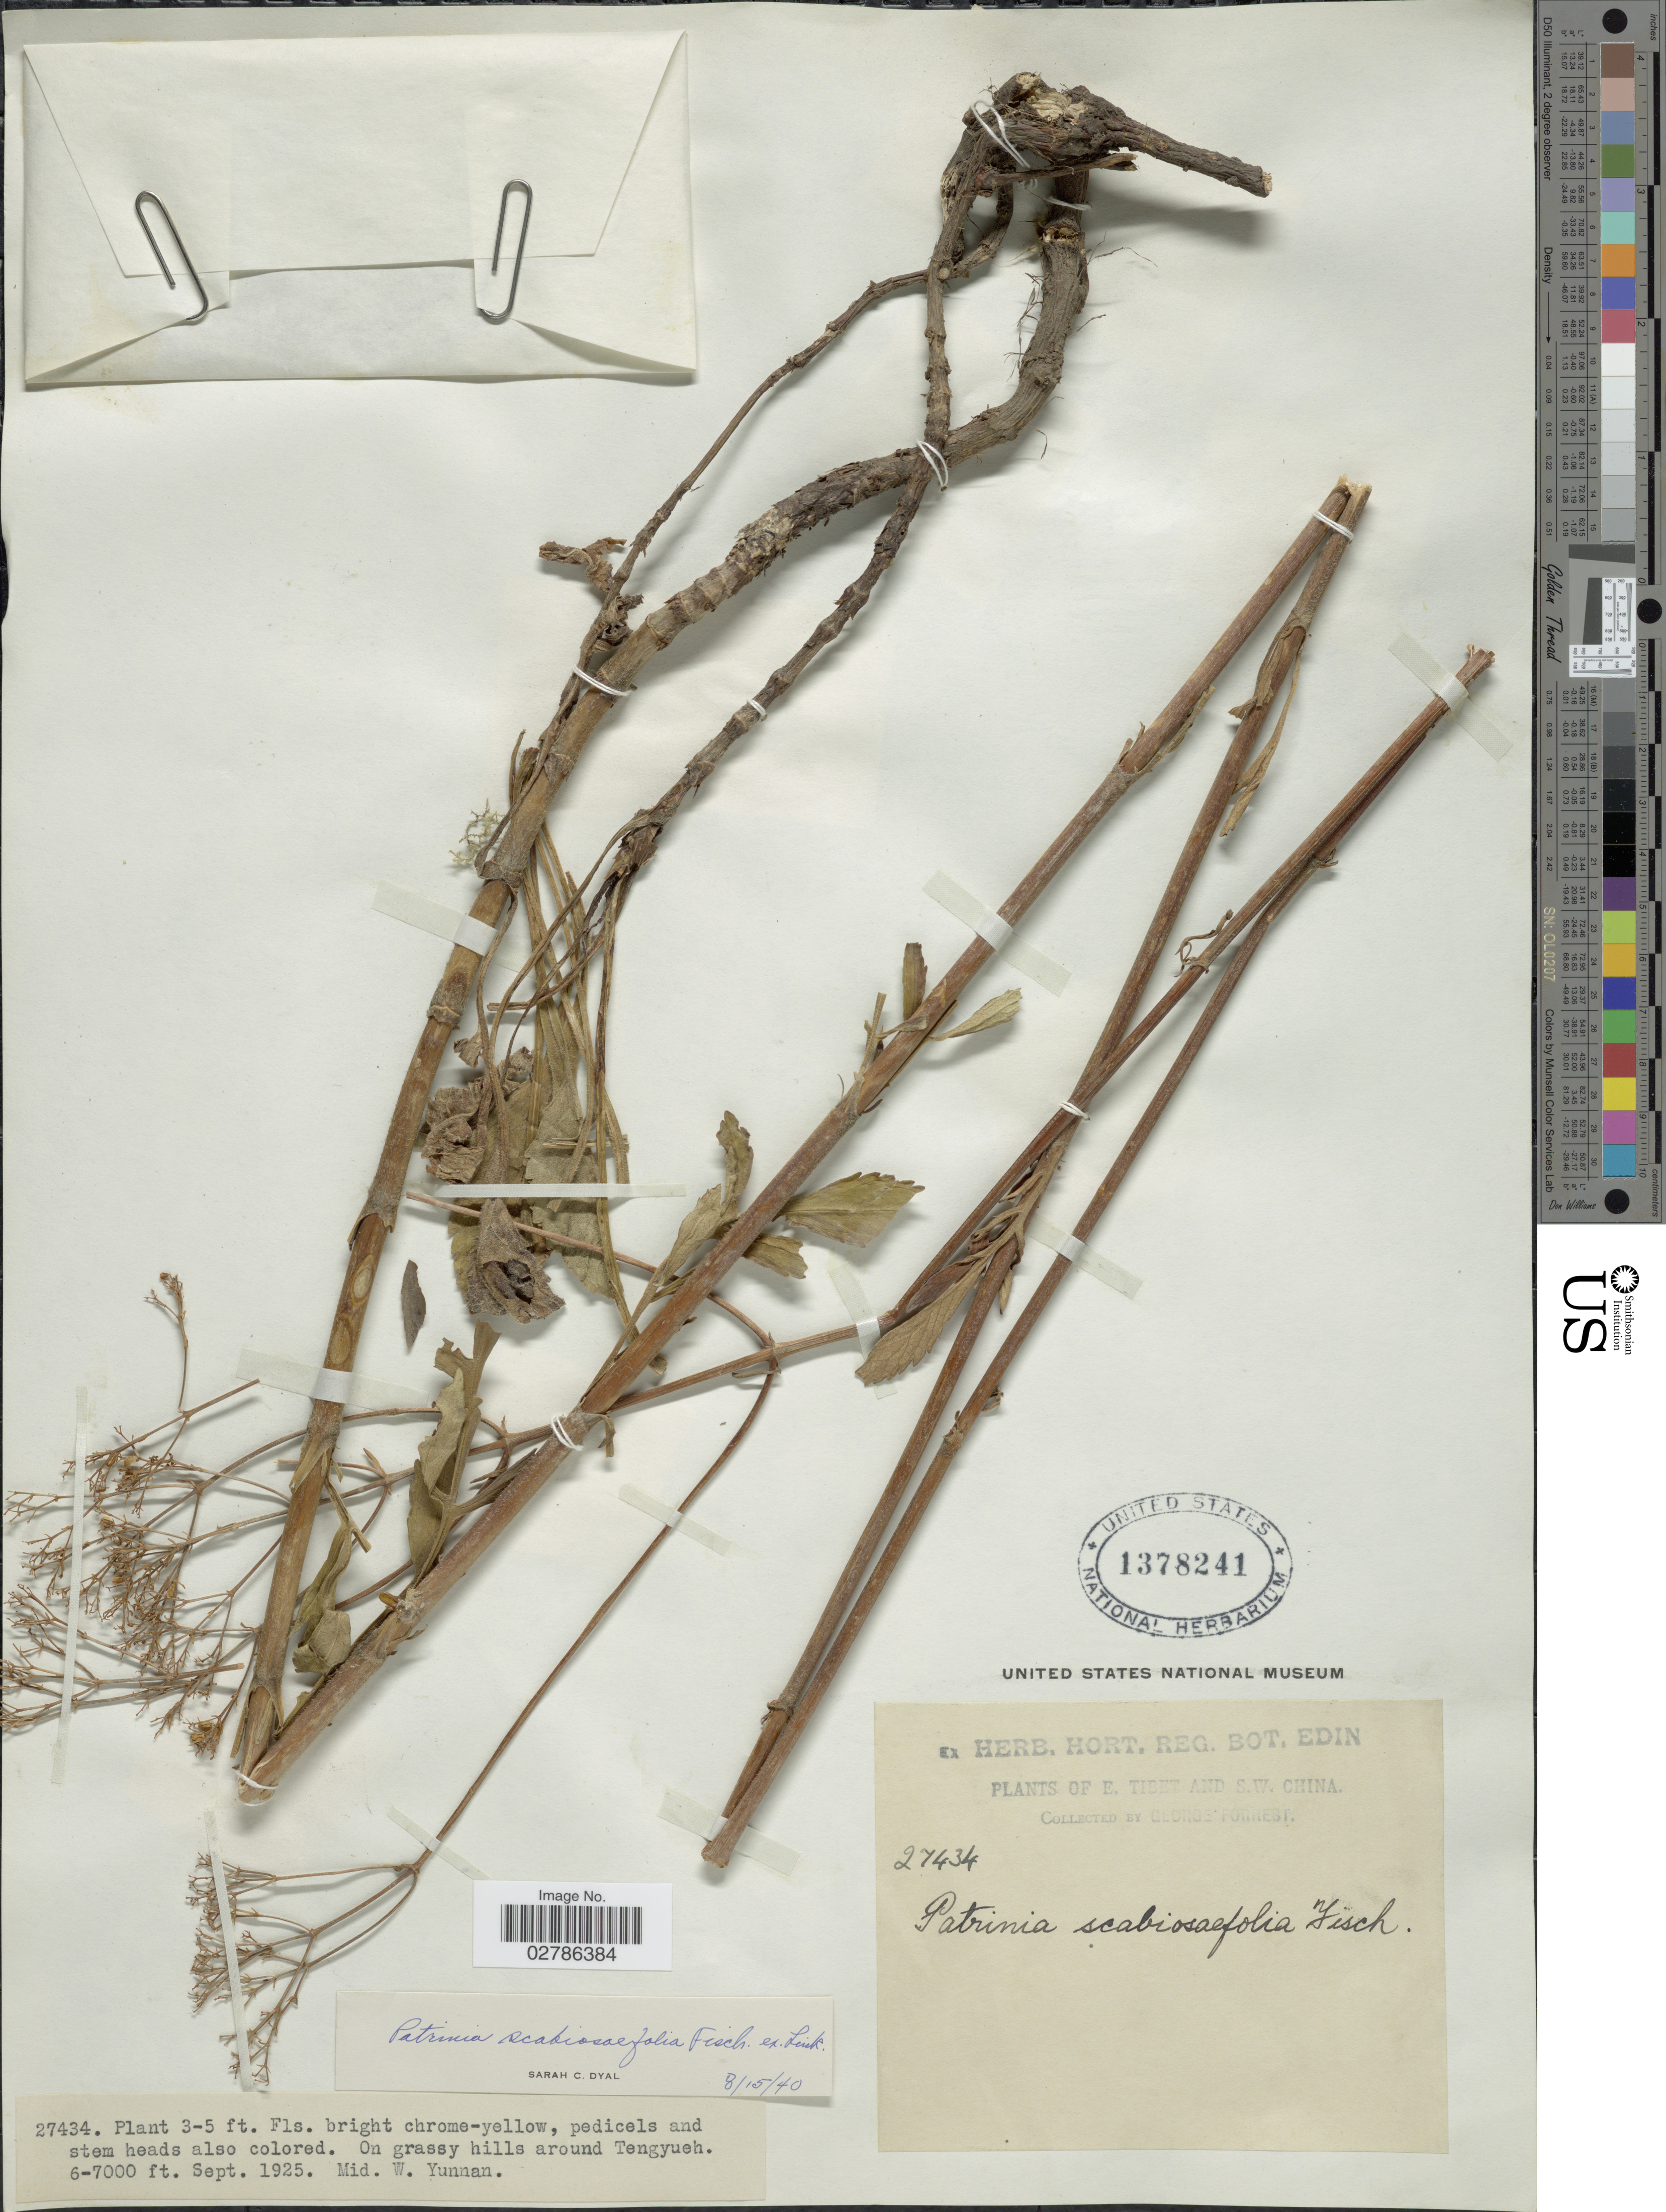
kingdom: Plantae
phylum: Tracheophyta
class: Magnoliopsida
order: Dipsacales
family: Caprifoliaceae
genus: Patrinia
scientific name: Patrinia scabiosifolia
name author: Link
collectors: G. Forrest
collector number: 27434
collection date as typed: Transcribed d/m/y: /9/19254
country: China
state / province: Yunnan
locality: E. Tibet and S.W. China. On grassy hills around Tengyueh, Mid. W. Yunnan.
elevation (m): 1829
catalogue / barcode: US 1378241